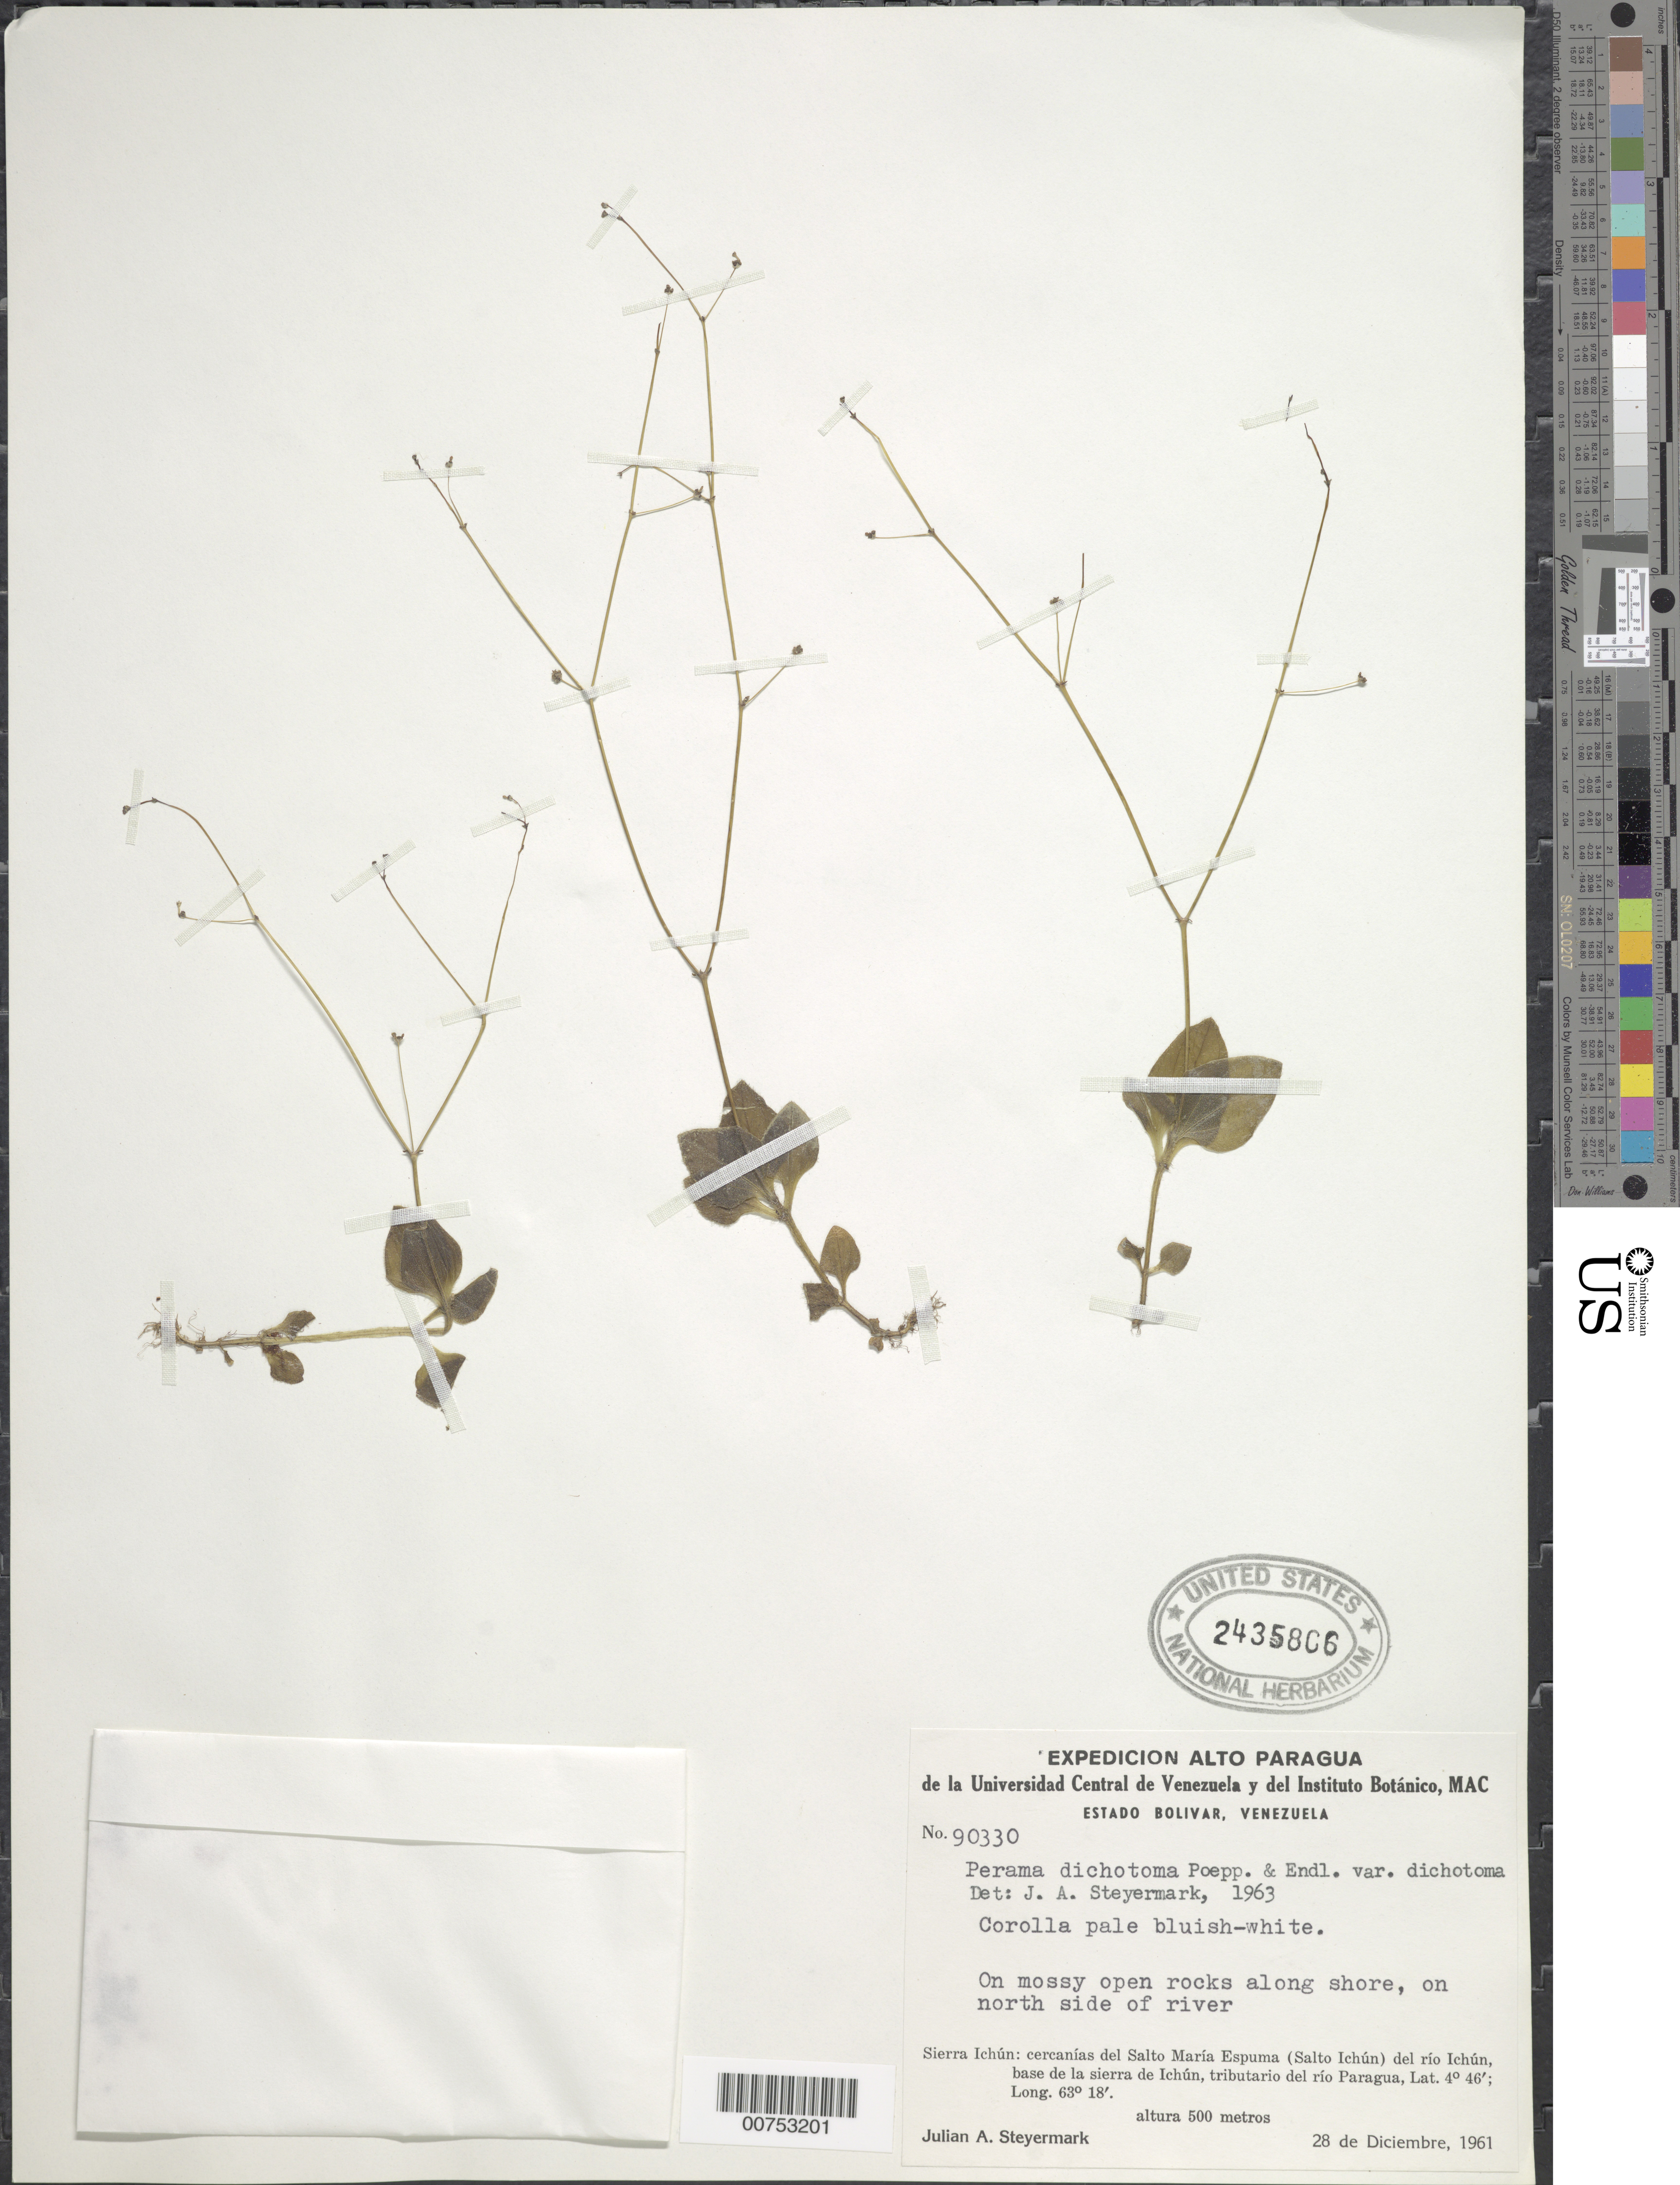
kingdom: Plantae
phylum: Tracheophyta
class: Magnoliopsida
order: Gentianales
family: Rubiaceae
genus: Perama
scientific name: Perama dichotoma var. dichotoma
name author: Poepp.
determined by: Steyermark, Julian A., (VEN)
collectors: J. Steyermark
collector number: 90330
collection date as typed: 28-Dec-61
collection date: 1961-12-28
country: Venezuela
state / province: Bolívar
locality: Sierra Ichún, Salto María Espuma (Salto Ichún) del Río Ichún (tributary of río Paragua), base de la sierra de Ichún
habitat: Mossy open rocks along shore, on north side of river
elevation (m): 500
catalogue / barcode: US 2435806